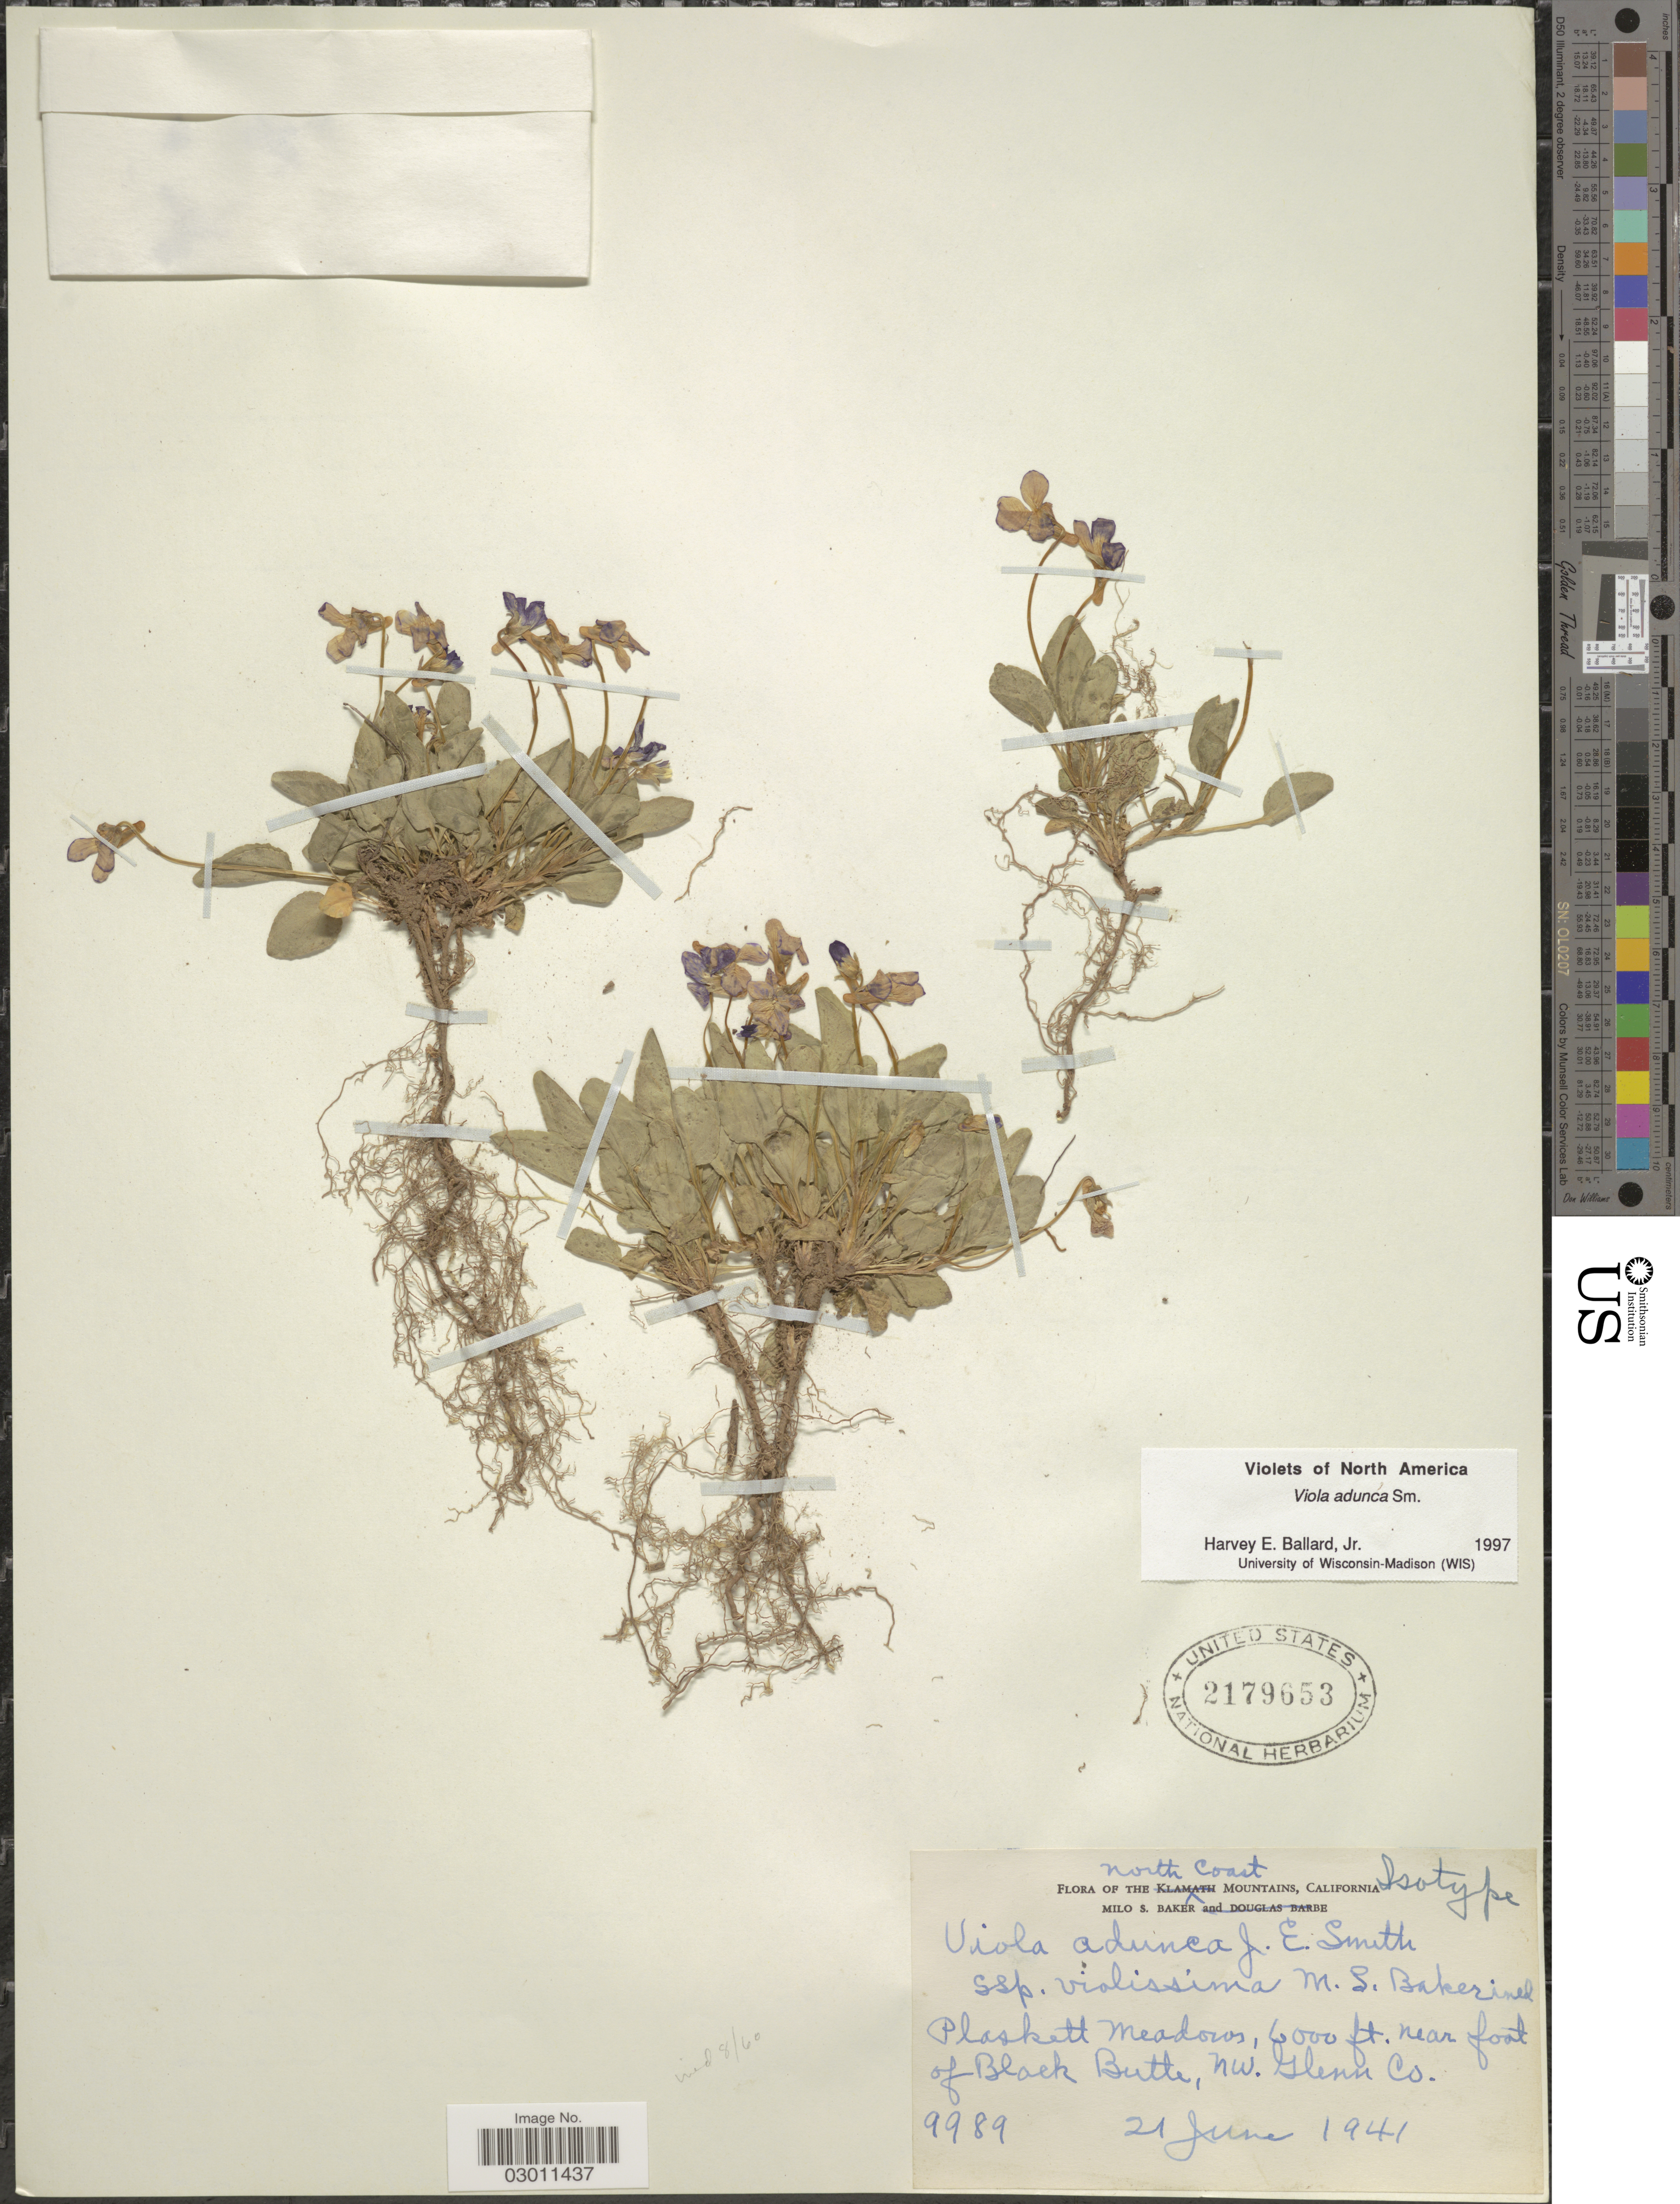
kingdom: Plantae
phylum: Tracheophyta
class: Magnoliopsida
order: Malpighiales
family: Violaceae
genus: Viola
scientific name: Viola adunca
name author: Sm.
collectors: M. S. Baker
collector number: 9989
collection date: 1941-06-21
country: United States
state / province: California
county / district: Glenn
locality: North Coast Mountains, Plaskett Meadows, near foot of Black Butte, NW. Glenn Co.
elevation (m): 1829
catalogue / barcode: US 2179653